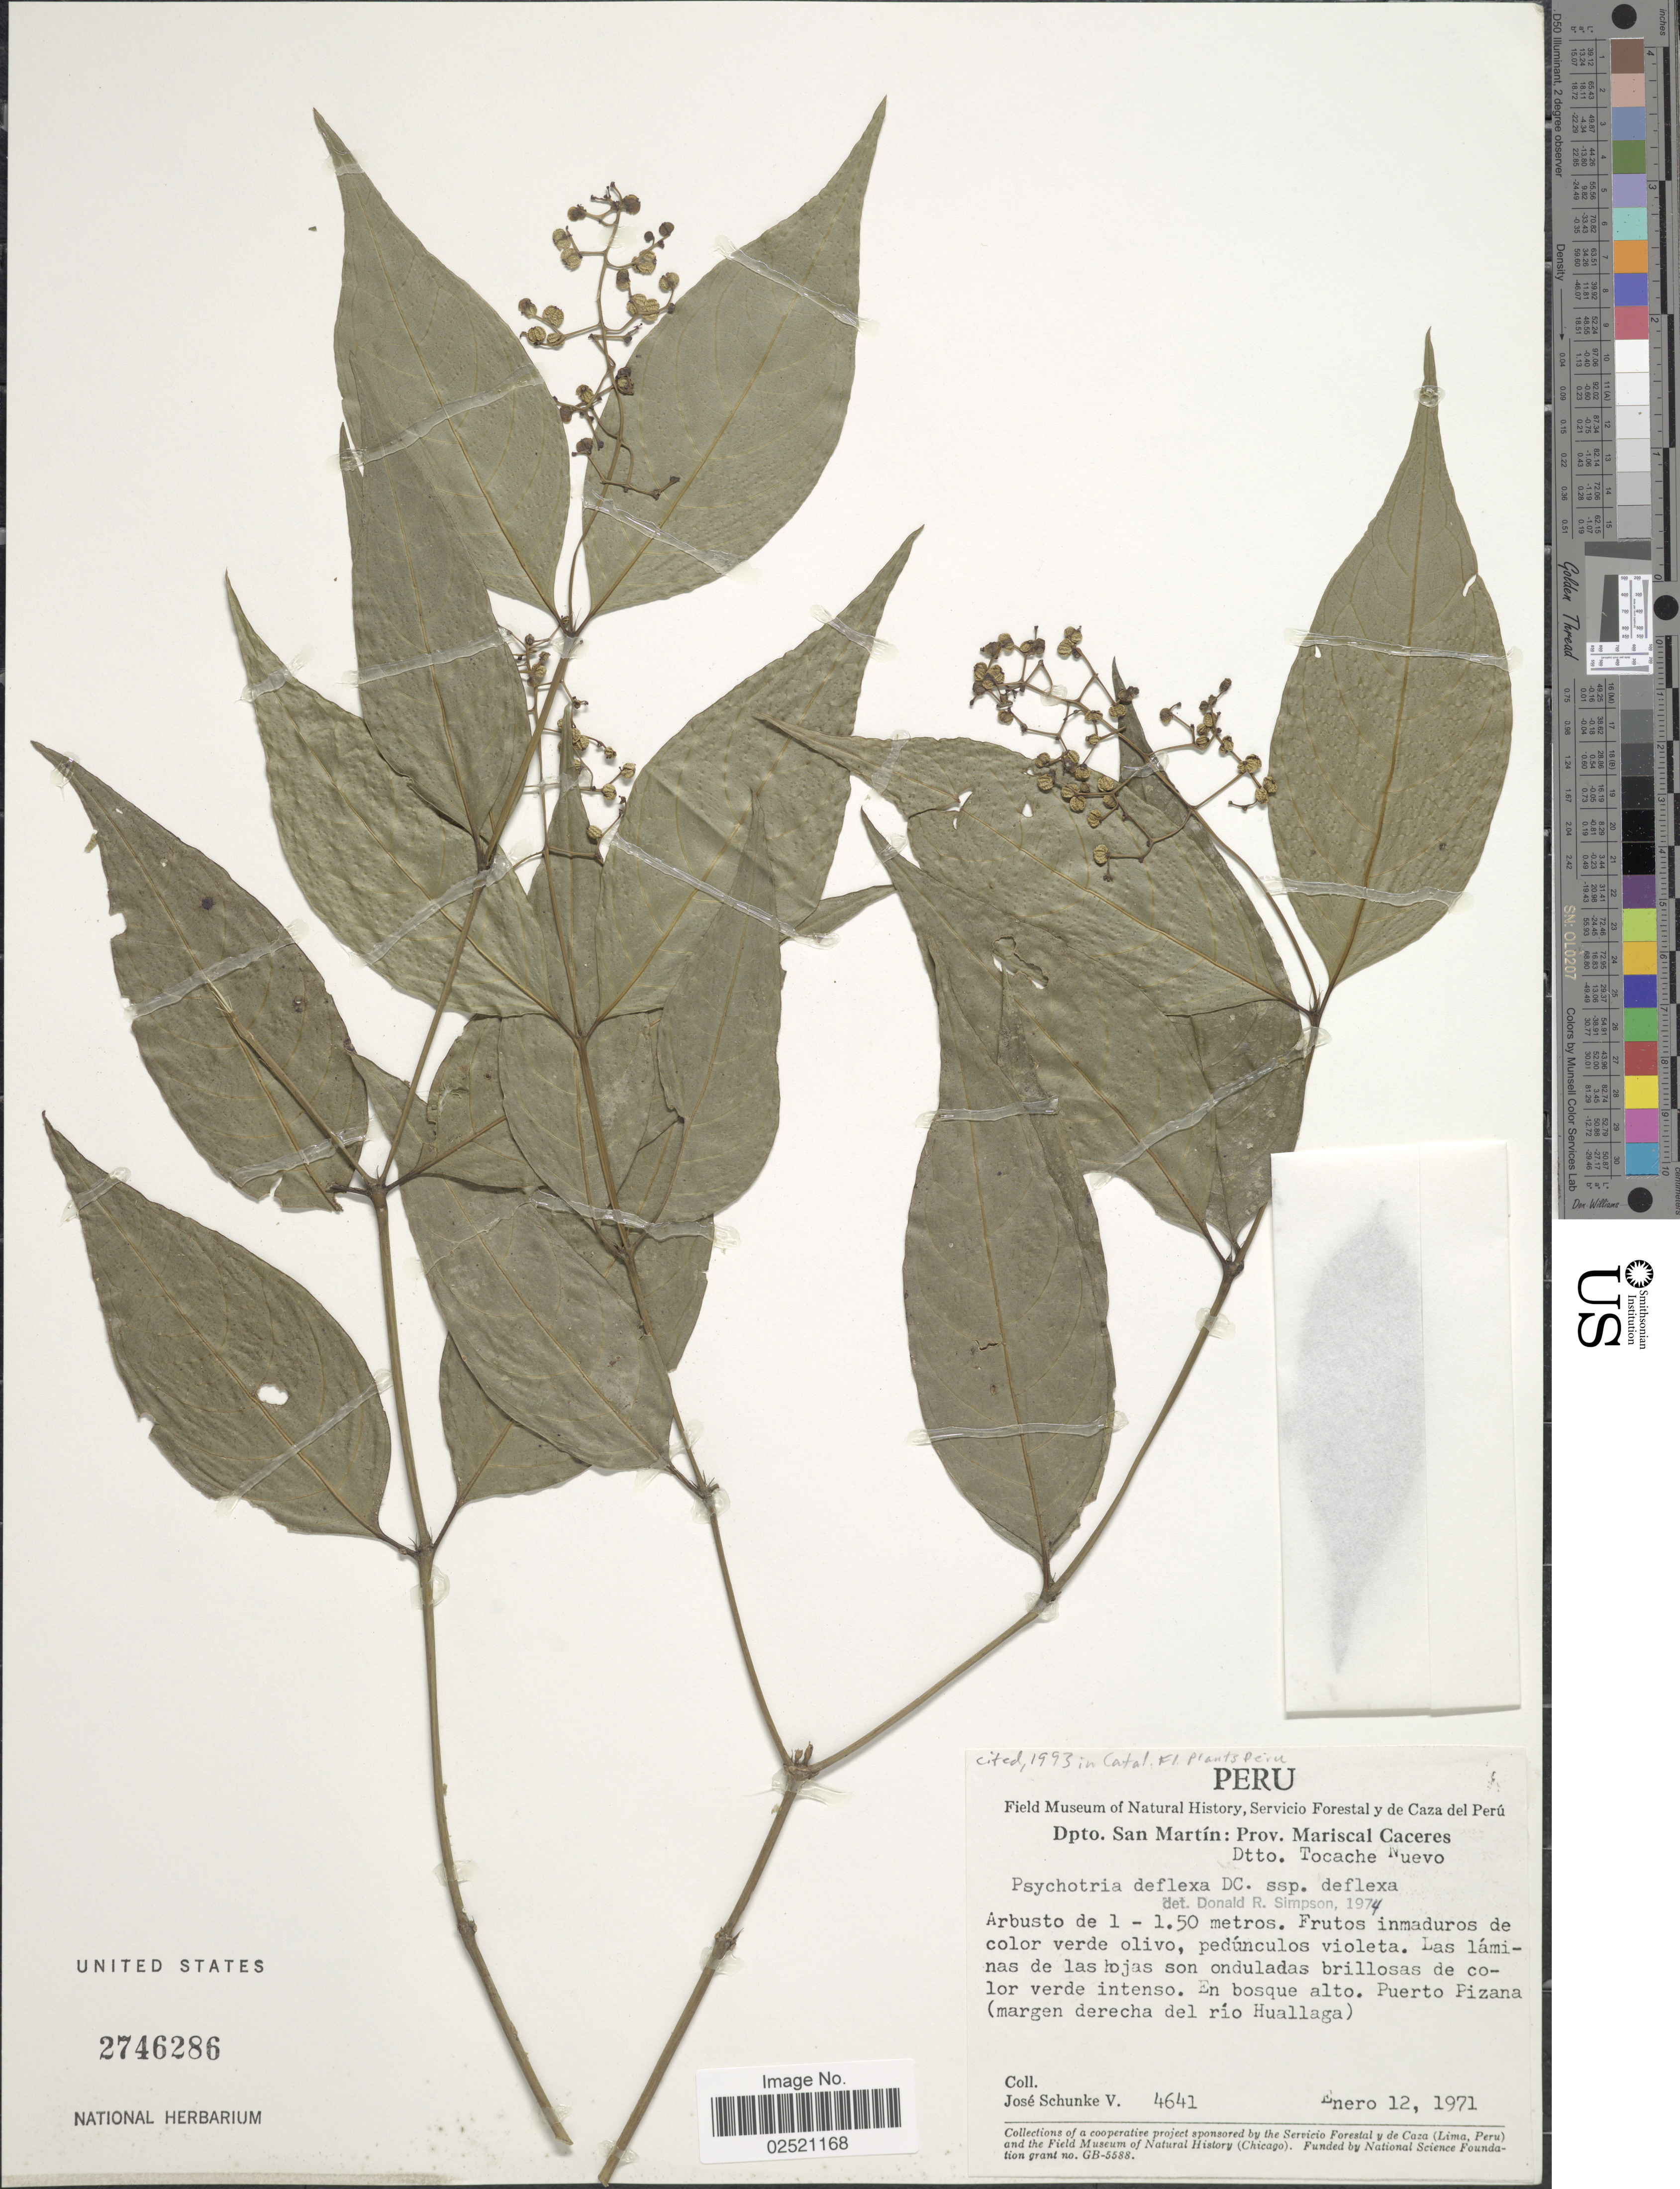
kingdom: Plantae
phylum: Tracheophyta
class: Magnoliopsida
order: Gentianales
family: Rubiaceae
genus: Psychotria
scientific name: Psychotria deflexa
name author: DC.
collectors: J. Schunke Vigo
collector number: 4641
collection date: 1971-01-12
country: Peru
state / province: San Martín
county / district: Mariscal Cáceres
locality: Dtto. Tocache Nuevo, Puerto Pizana (margen derecha del rio Huallaga)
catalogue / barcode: US 2746286